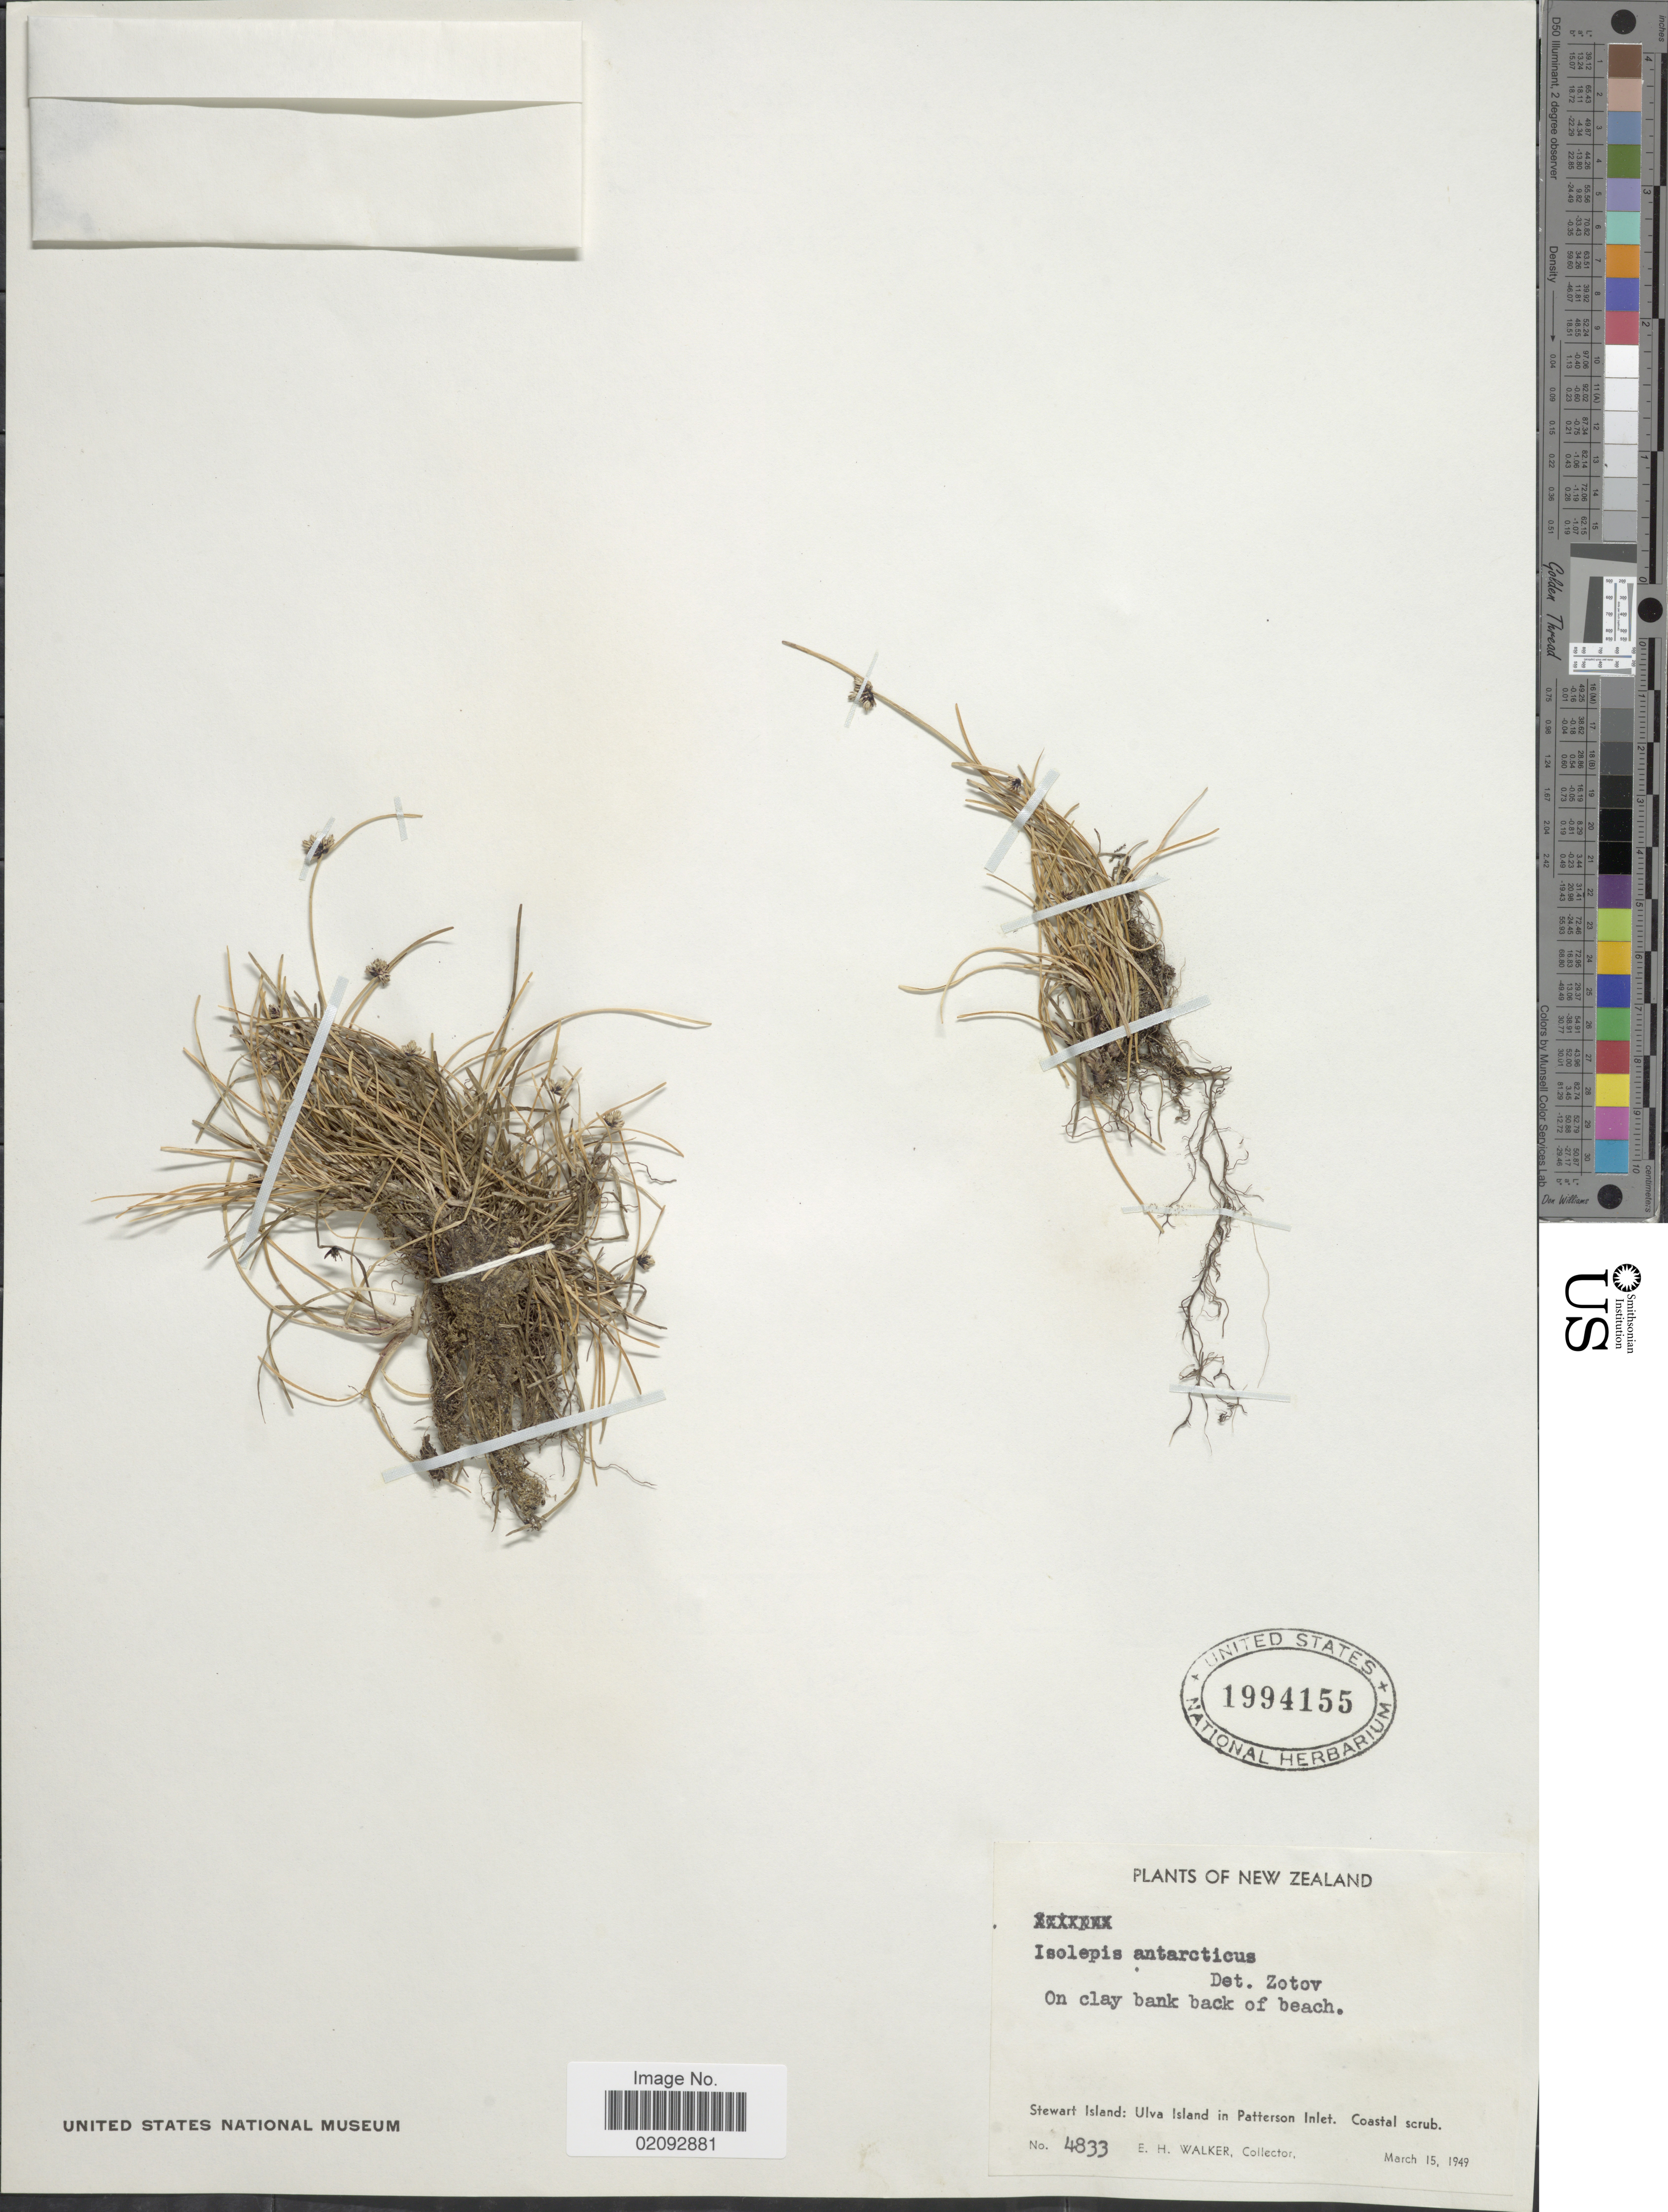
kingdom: Plantae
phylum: Tracheophyta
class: Liliopsida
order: Poales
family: Cyperaceae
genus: Isolepis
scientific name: Isolepis praetextata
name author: (Edgar) Soják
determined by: Strong, Mark T., (BOT), Smithsonian Institution - National Museum of Natural History (UNITED STATES)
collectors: E. H. Walker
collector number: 4833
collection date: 1949-03-15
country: New Zealand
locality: On clay bank back of beach, Stewart Island: Ulva Island in Patterson Inlet. Coastal scrub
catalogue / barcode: US 1994155